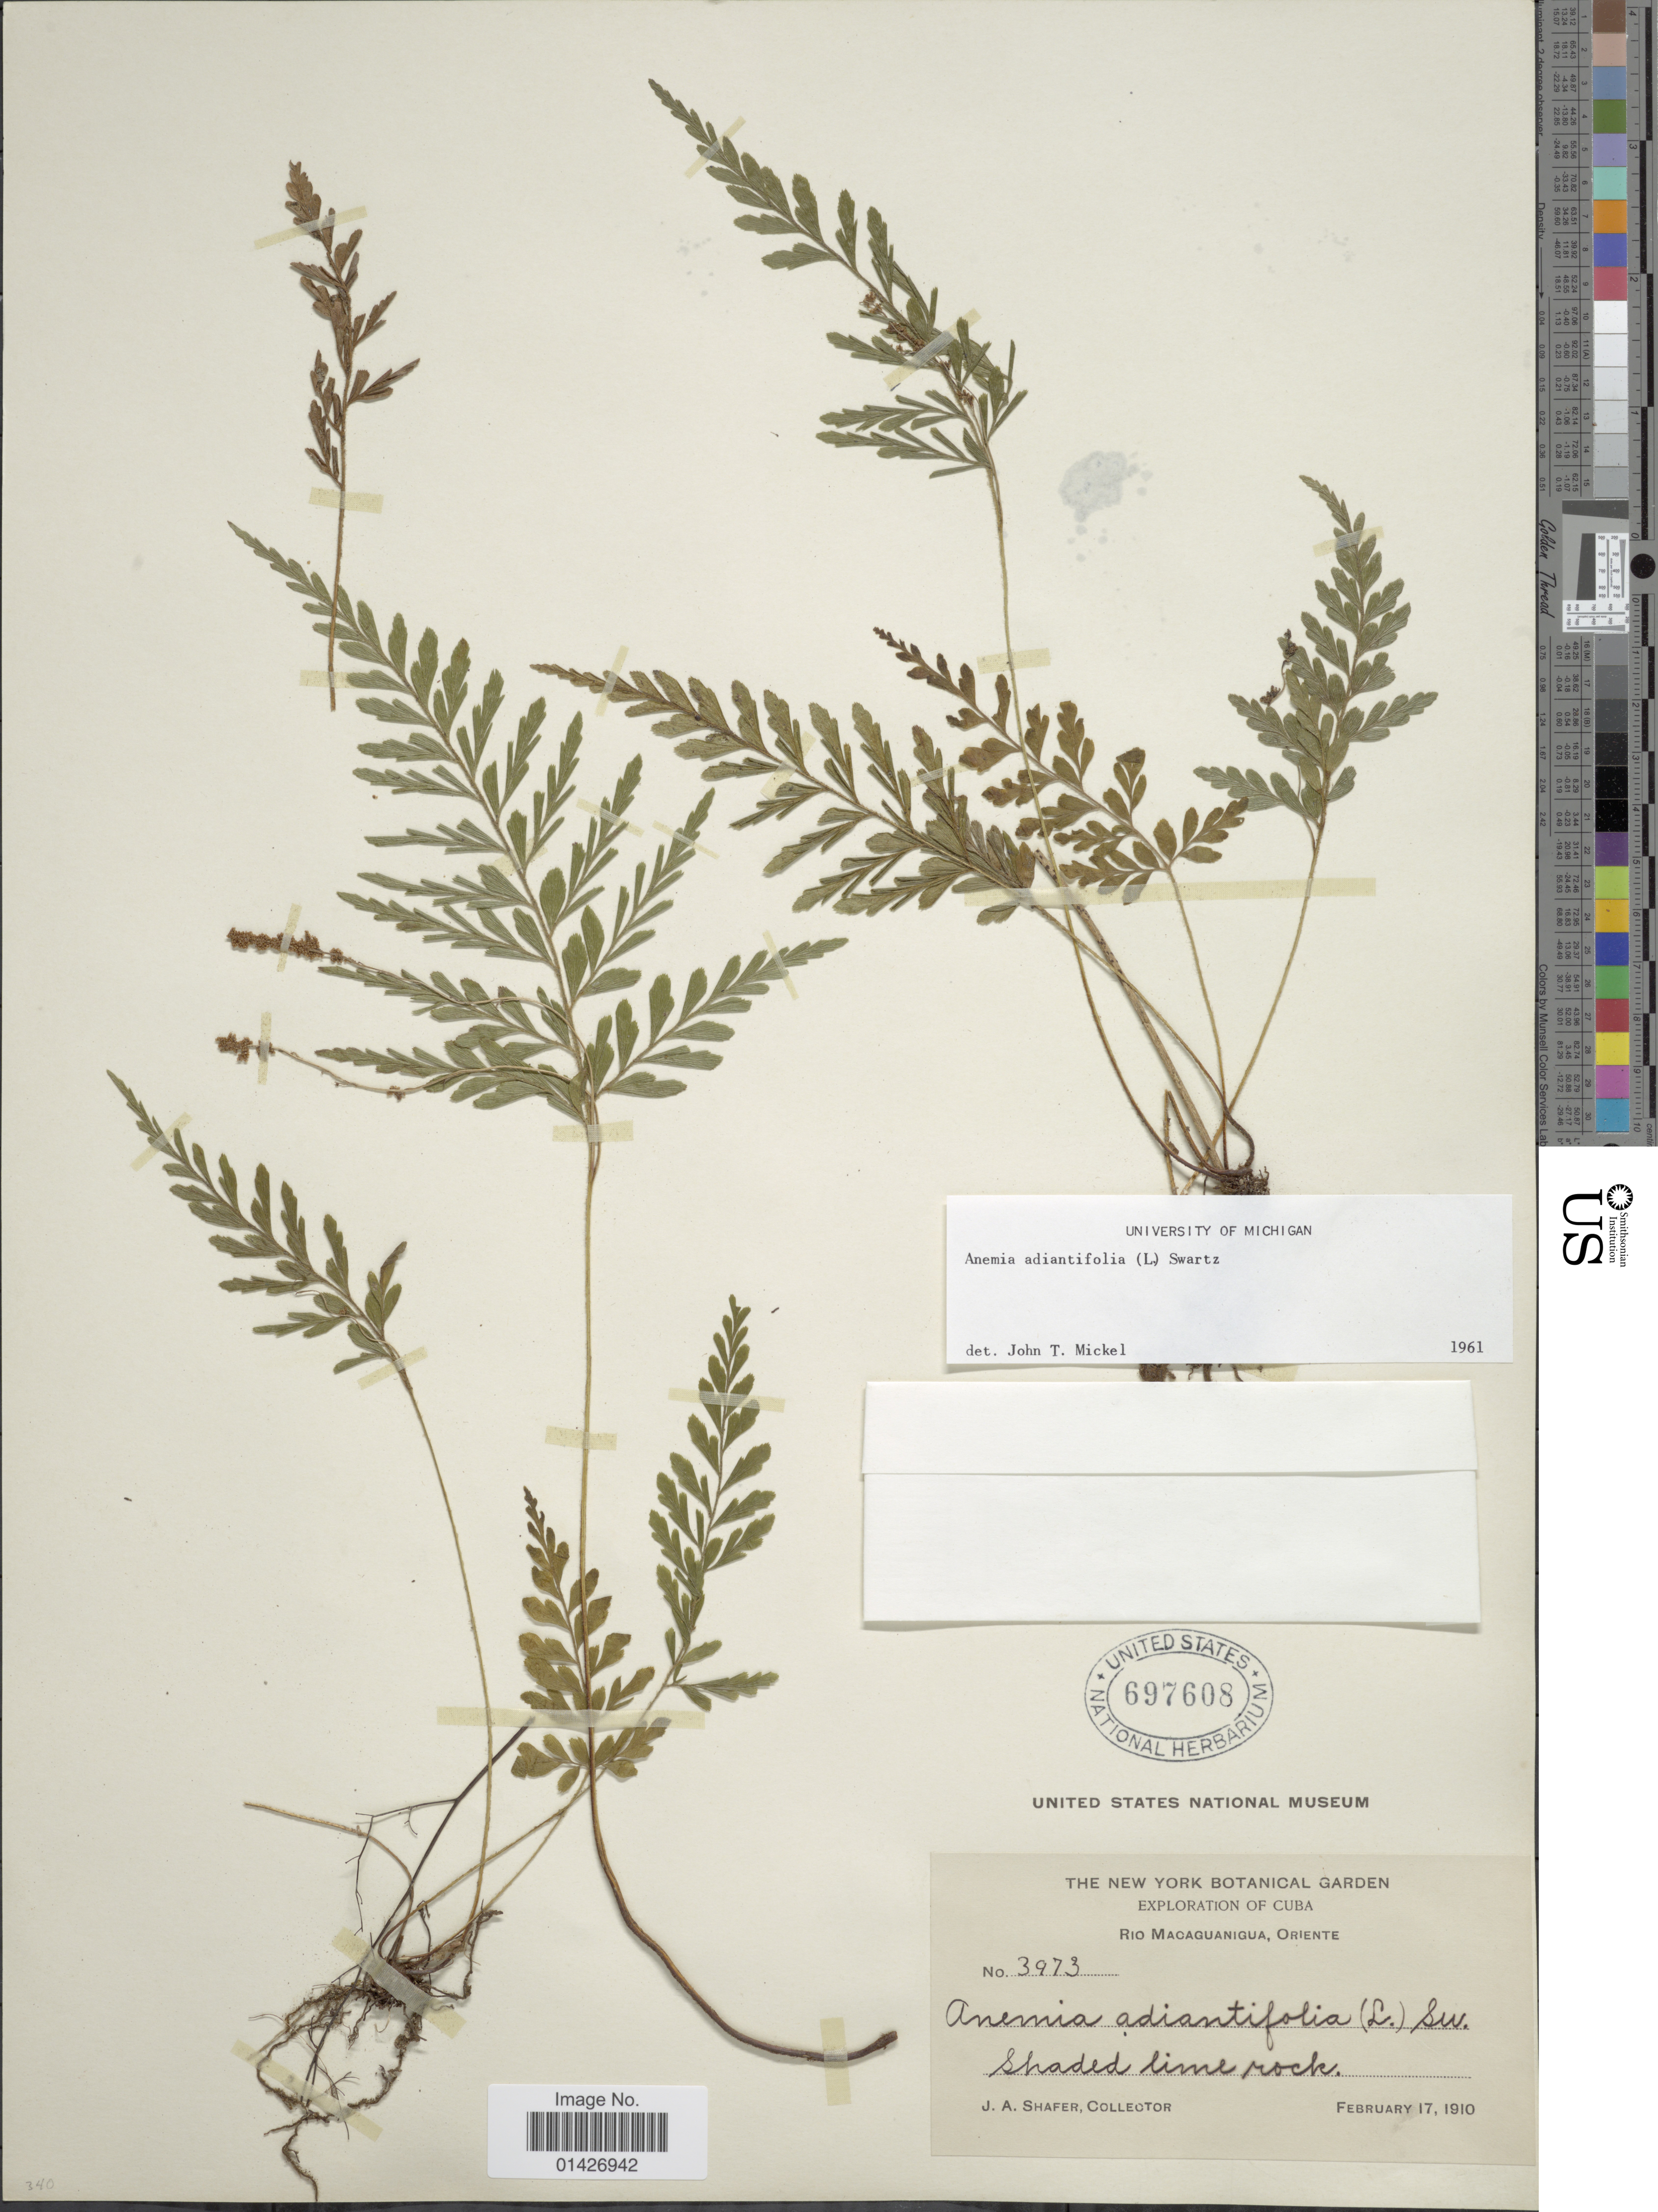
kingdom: Plantae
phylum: Tracheophyta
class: Polypodiopsida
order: Schizaeales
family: Anemiaceae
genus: Anemia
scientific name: Anemia adiantifolia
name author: (L.) Sw.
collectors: J. A. Shafer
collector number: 3973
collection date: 1910-02-17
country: Cuba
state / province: Oriente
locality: Rio Macaguanigua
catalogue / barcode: US 697608